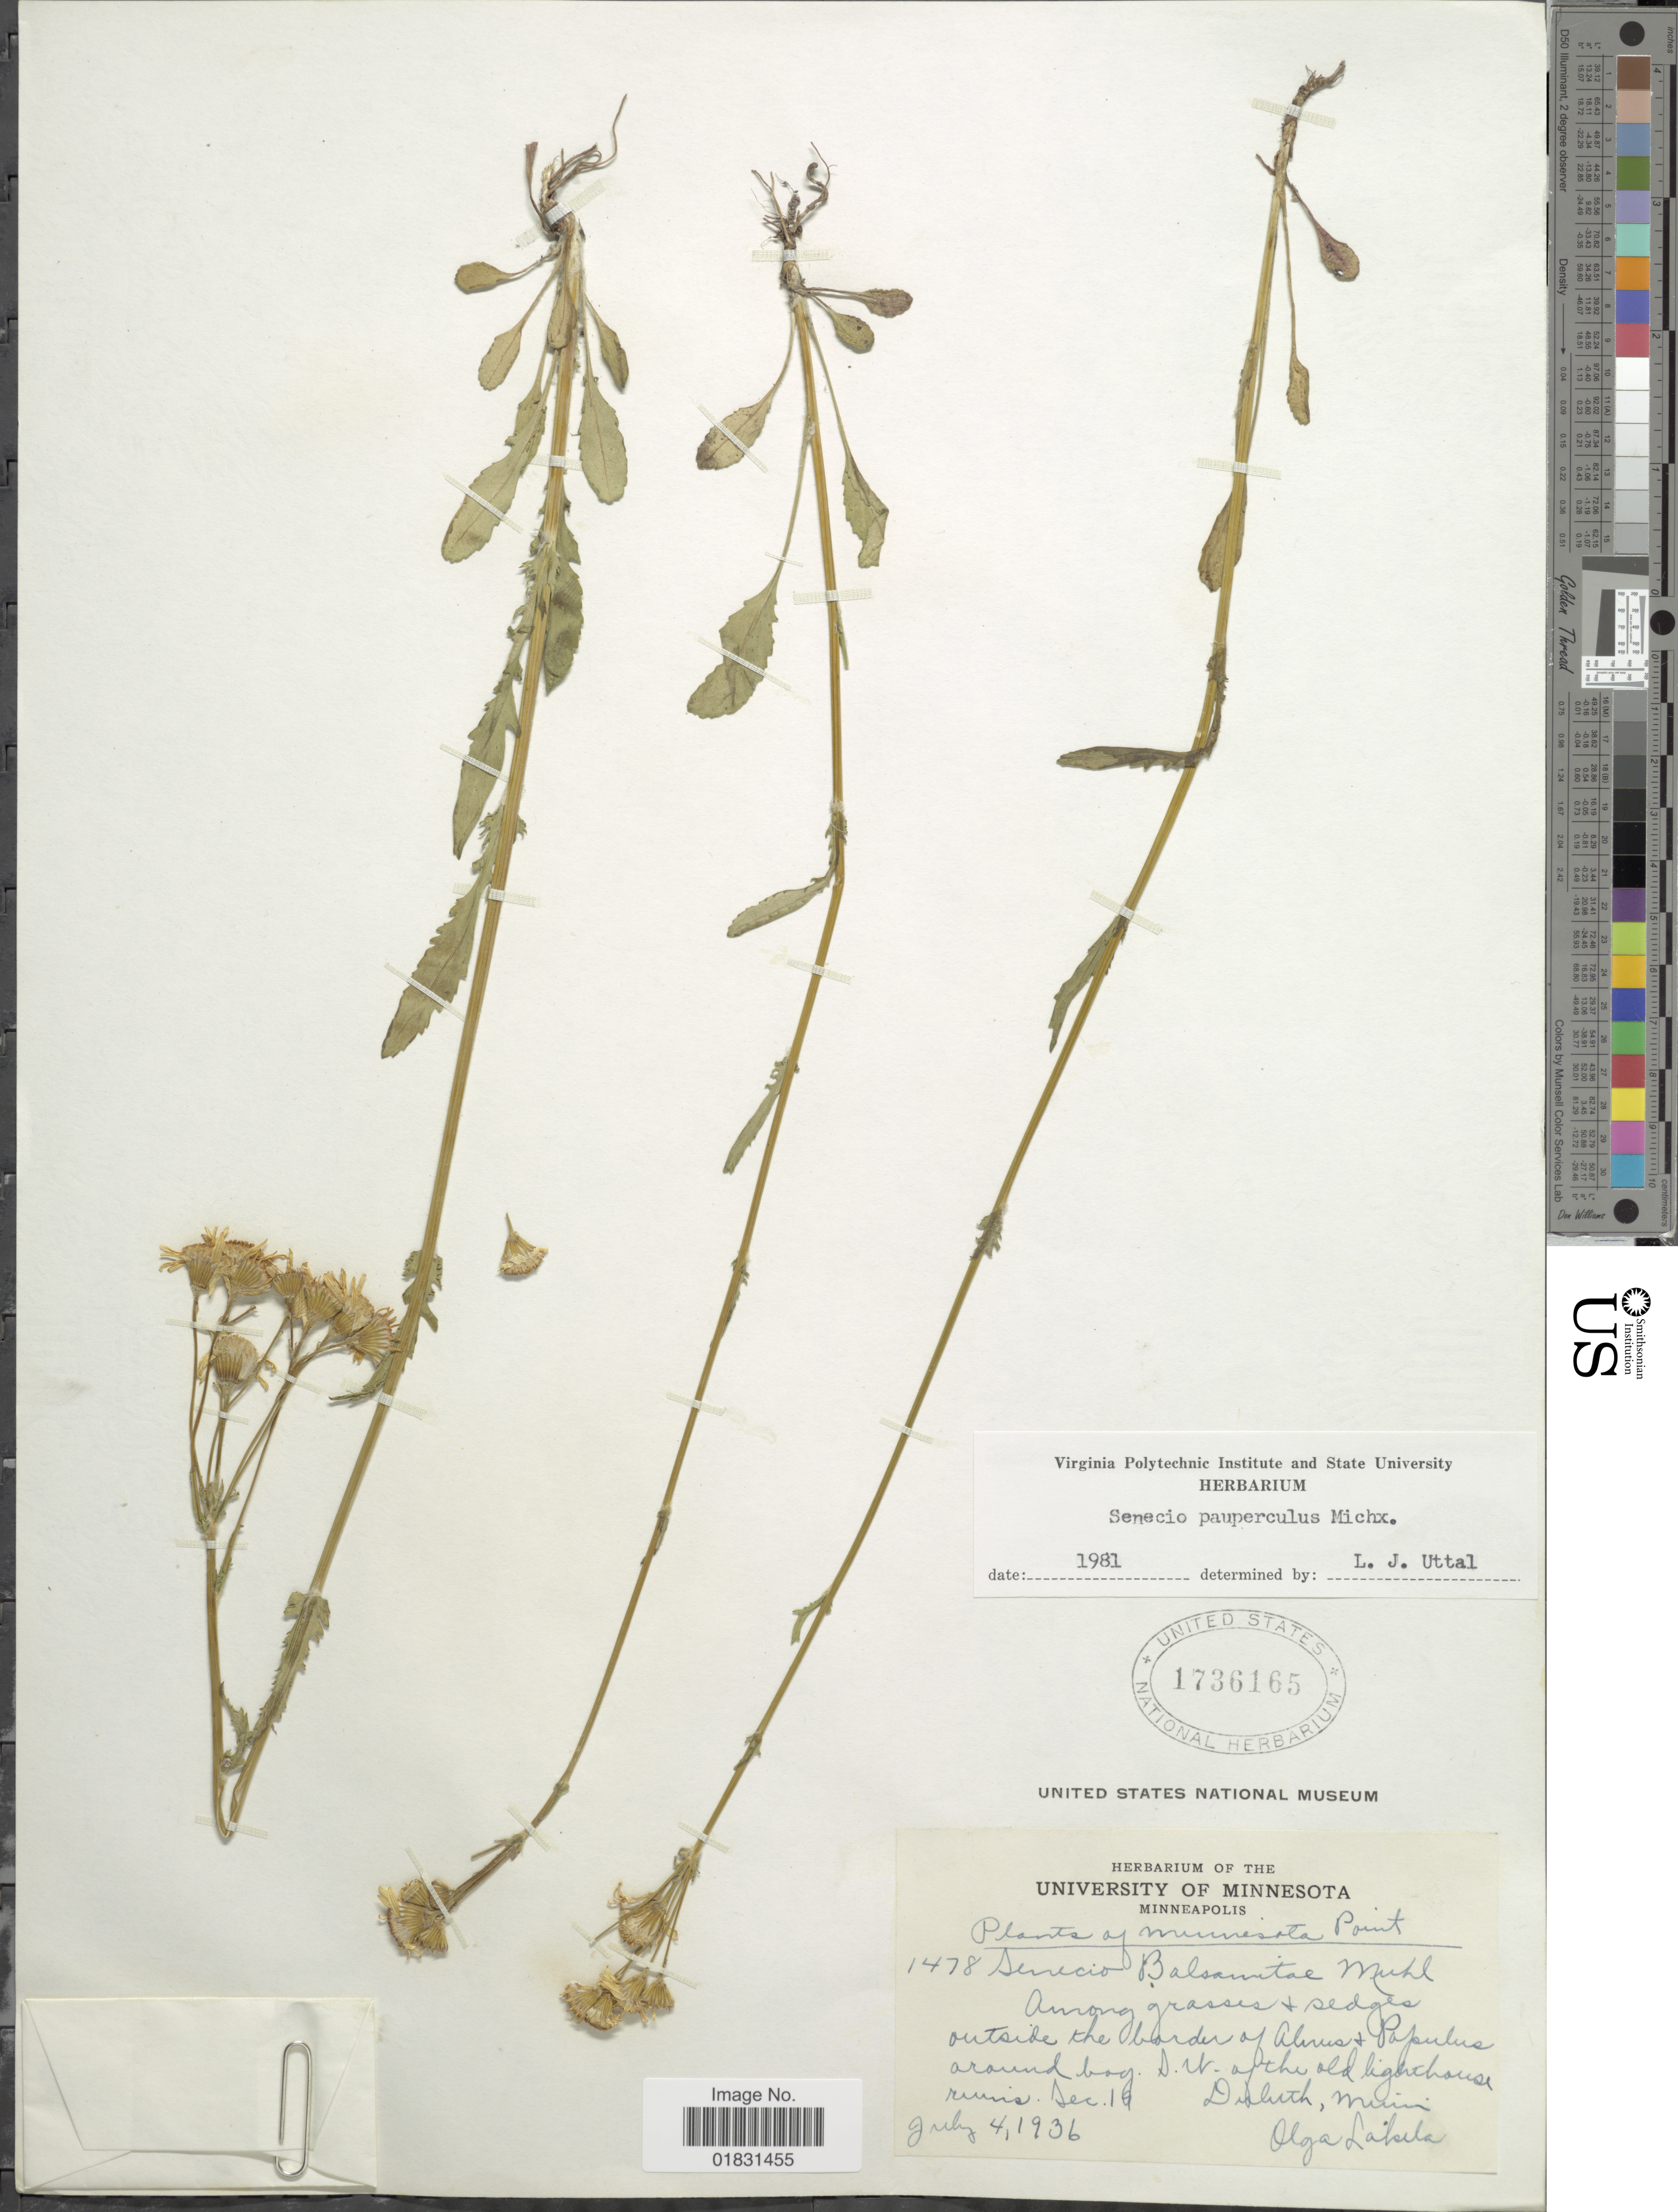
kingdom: Plantae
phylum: Tracheophyta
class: Magnoliopsida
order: Asterales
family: Asteraceae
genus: Packera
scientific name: Packera paupercula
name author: (Michx.) Á. Löve & D. Löve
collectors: O. K. Lakela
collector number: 1478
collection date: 1936-07-04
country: United States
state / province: Minnesota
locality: Among grasses + sedges outside the border of the arbust + Papulus around bog S.W. of the old lighthouse ruins. Sec 16, Duluth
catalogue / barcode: US 1736165